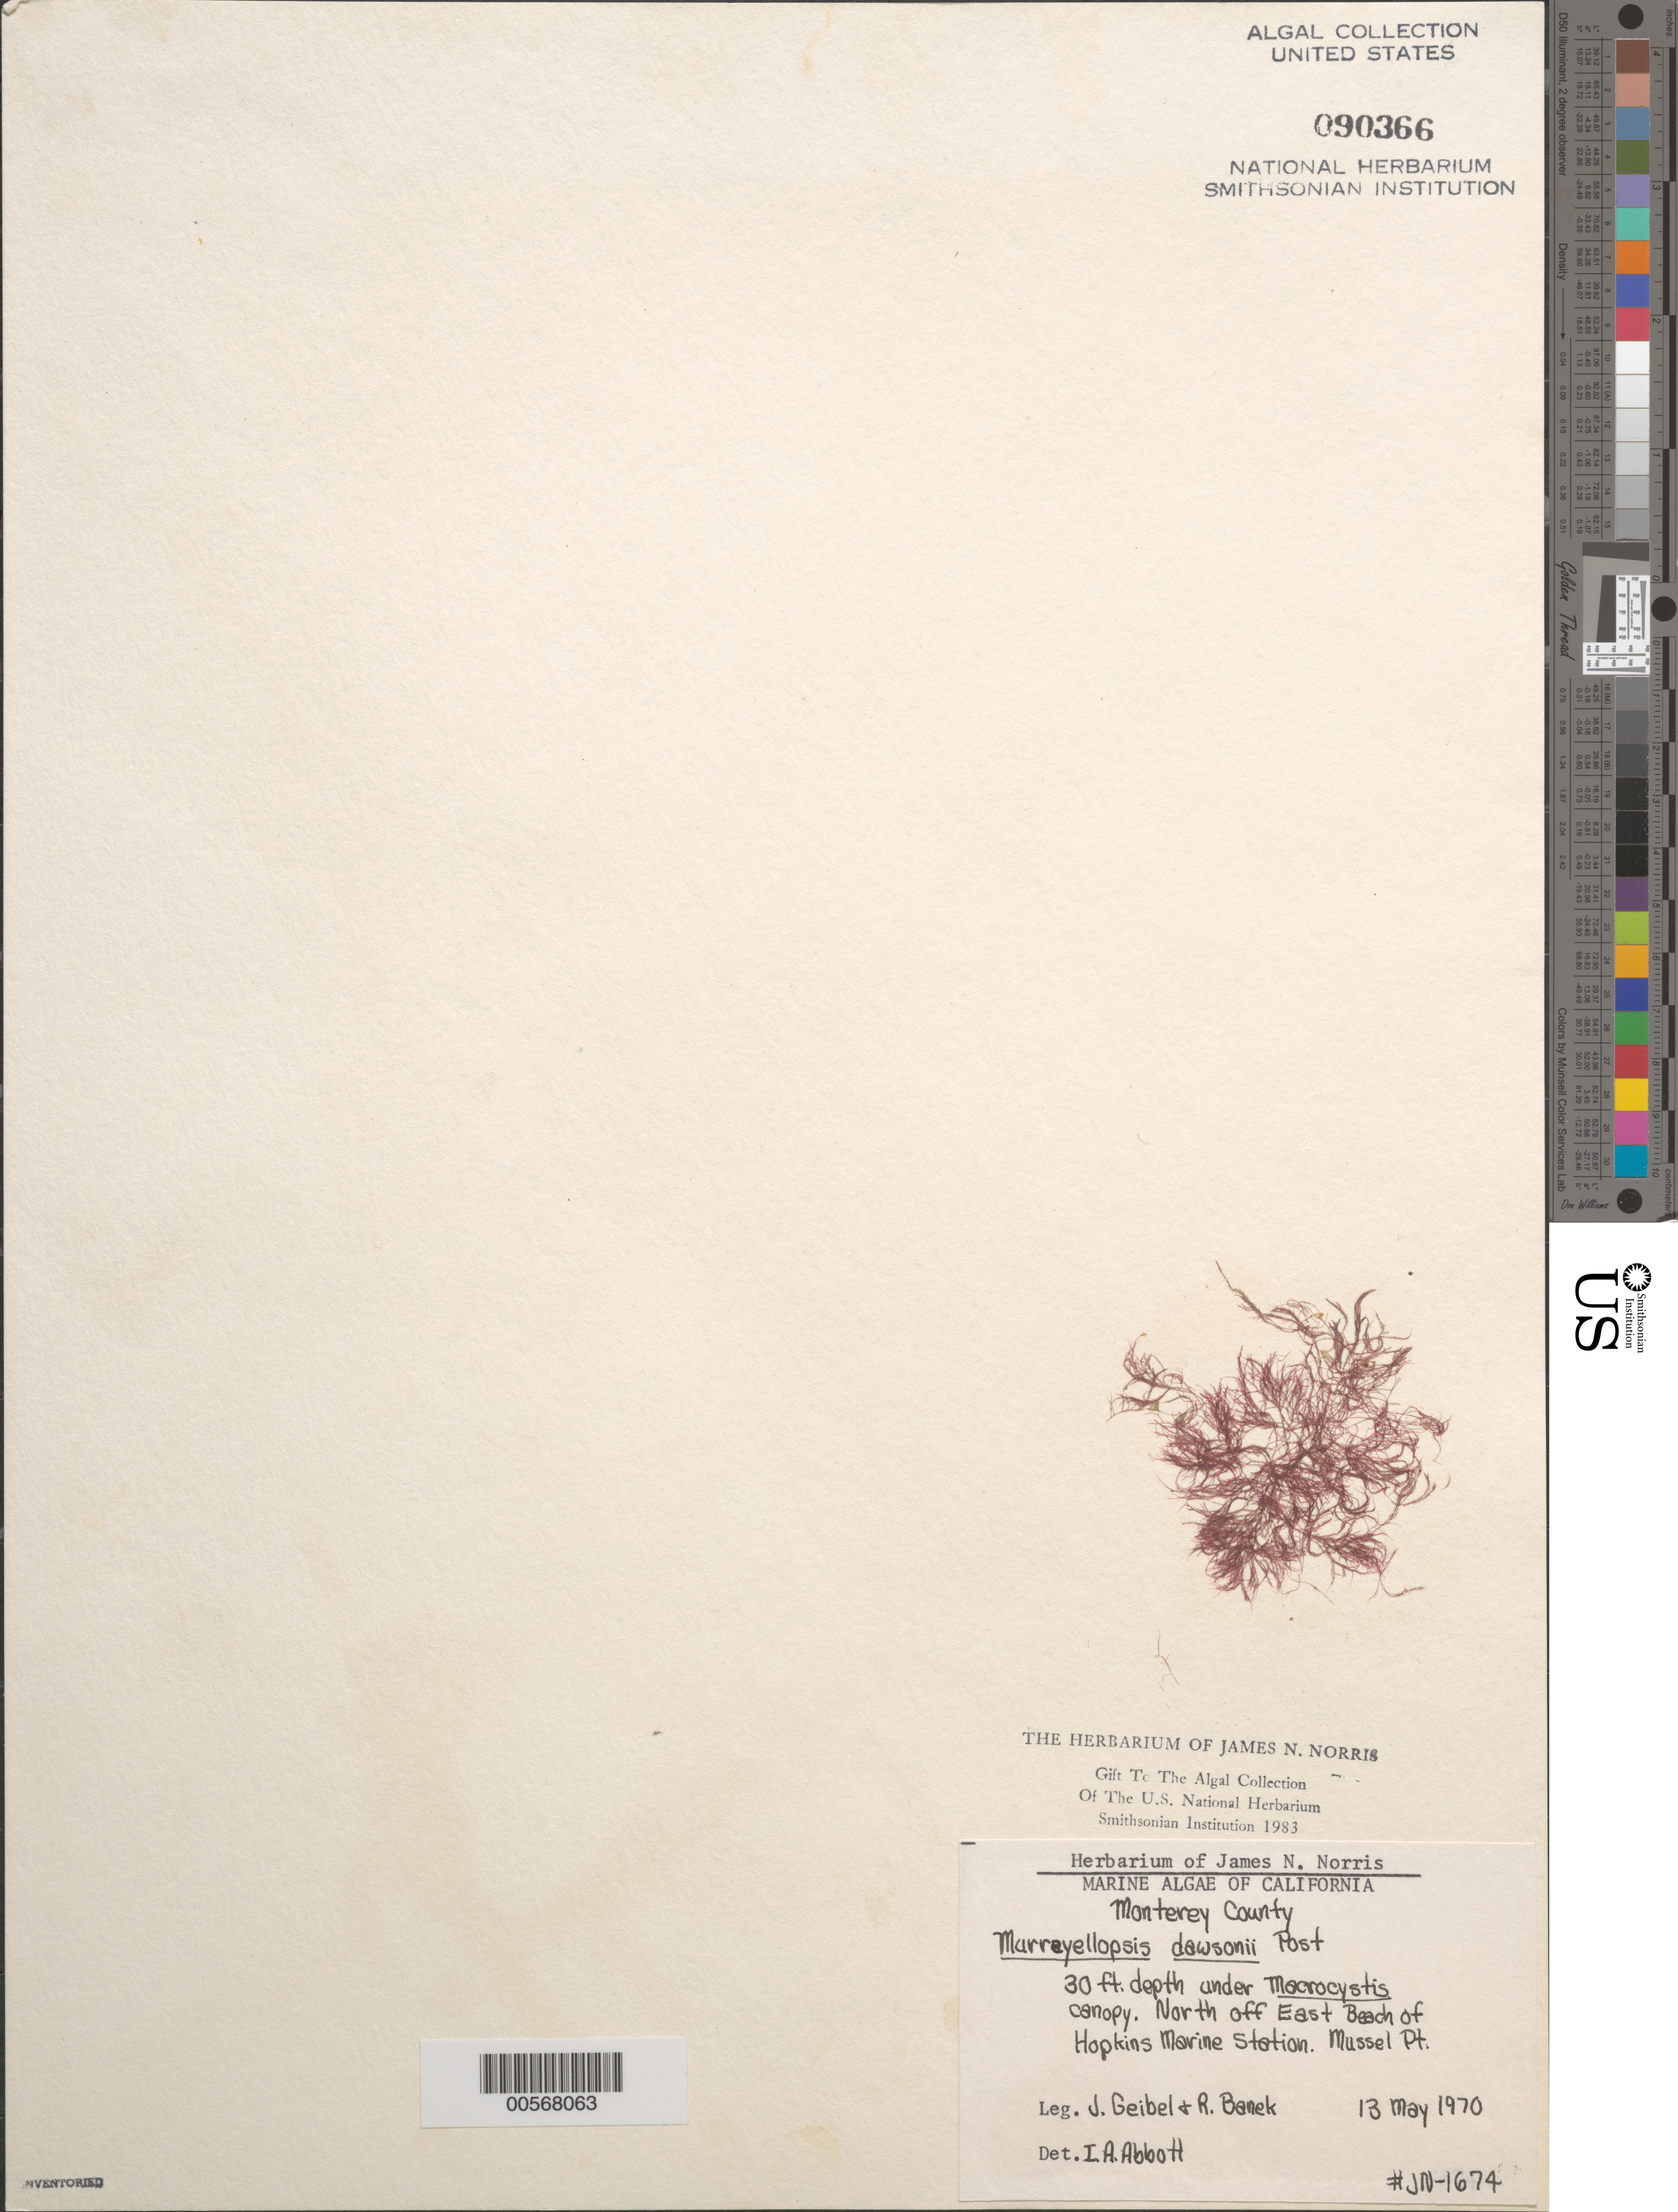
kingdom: Plantae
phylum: Rhodophyta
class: Florideophyceae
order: Ceramiales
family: Rhodomelaceae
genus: Veleroa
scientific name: Veleroa subulata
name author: E.Y. Dawson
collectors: J. Geibel & R. Banek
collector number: Jn-1674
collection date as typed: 13 May 1970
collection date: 1970-05-13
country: United States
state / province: California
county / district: Monterey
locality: Off east beach, Hopkins Marine Station, Mussel Point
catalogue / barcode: US 90366